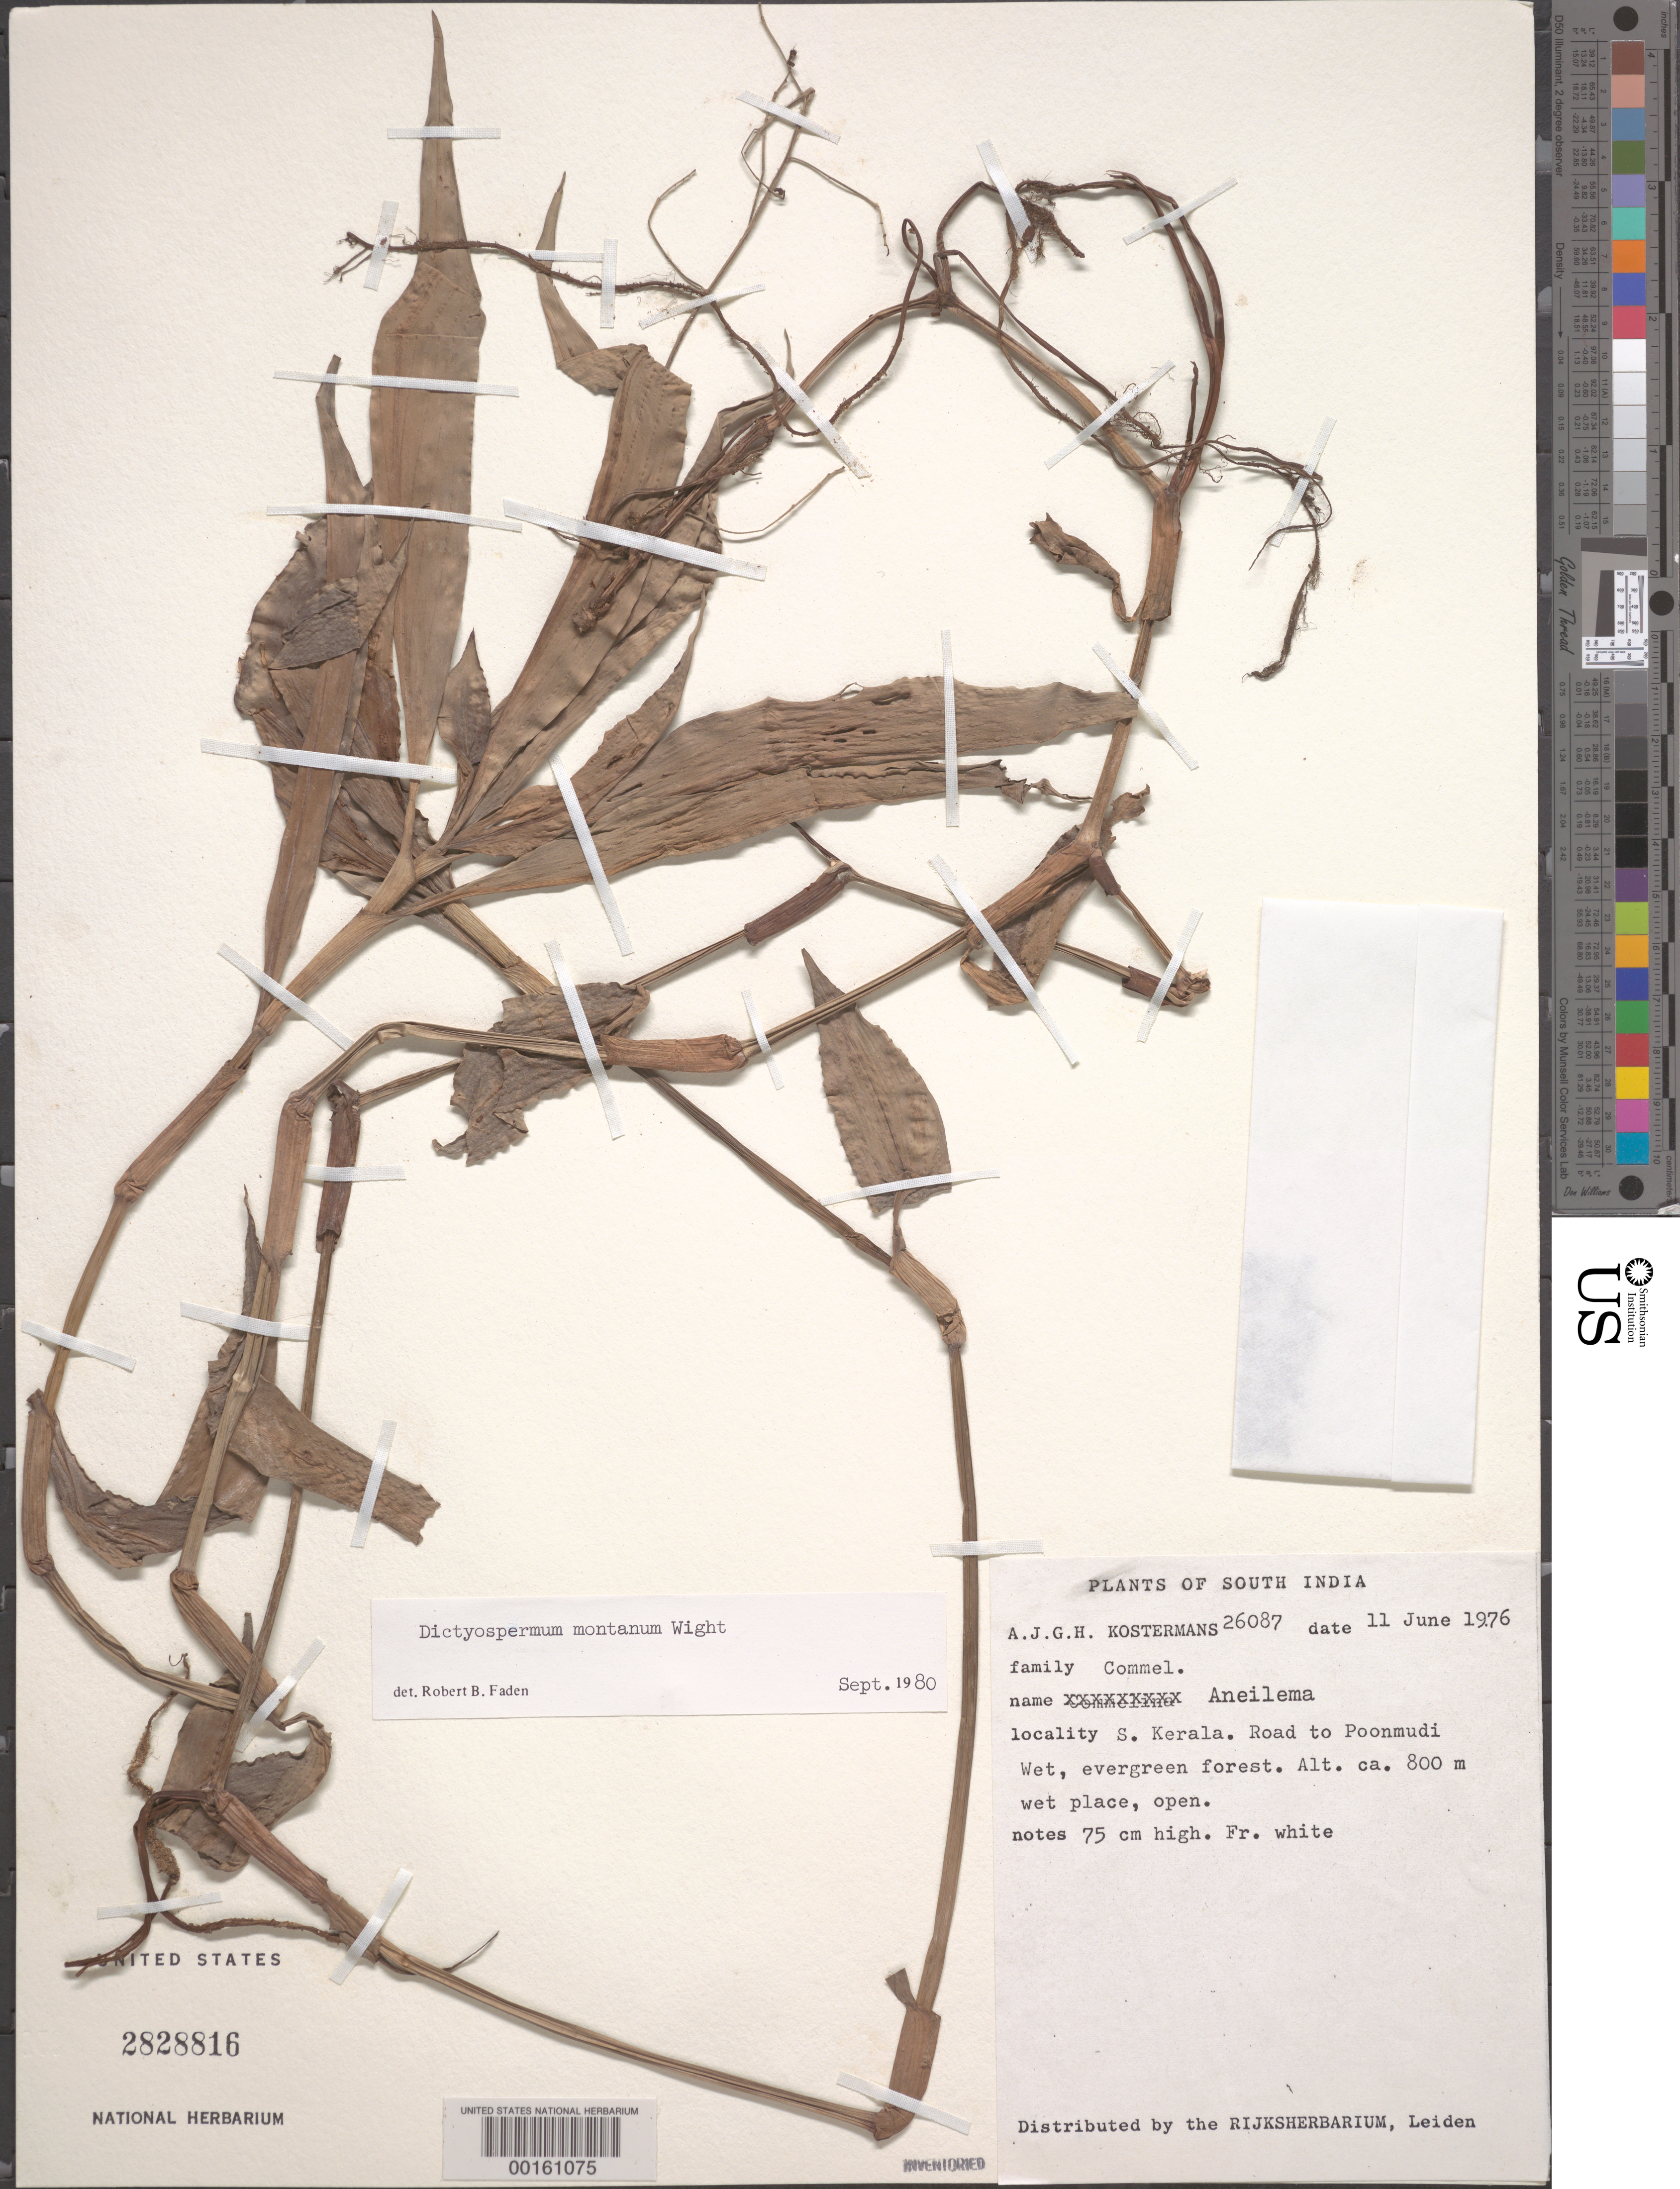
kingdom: Plantae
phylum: Tracheophyta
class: Liliopsida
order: Commelinales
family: Commelinaceae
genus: Dictyospermum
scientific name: Dictyospermum montanum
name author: Wight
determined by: Faden, Robert B., (US), Smithsonian Institution - National Museum of Natural History (UNITED STATES)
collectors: A. J. G. Kostermans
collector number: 26087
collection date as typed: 11 Jun 1976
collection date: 1976-06-11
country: India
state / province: Kerala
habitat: Wet, evergreen forest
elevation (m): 800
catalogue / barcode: US 2828816